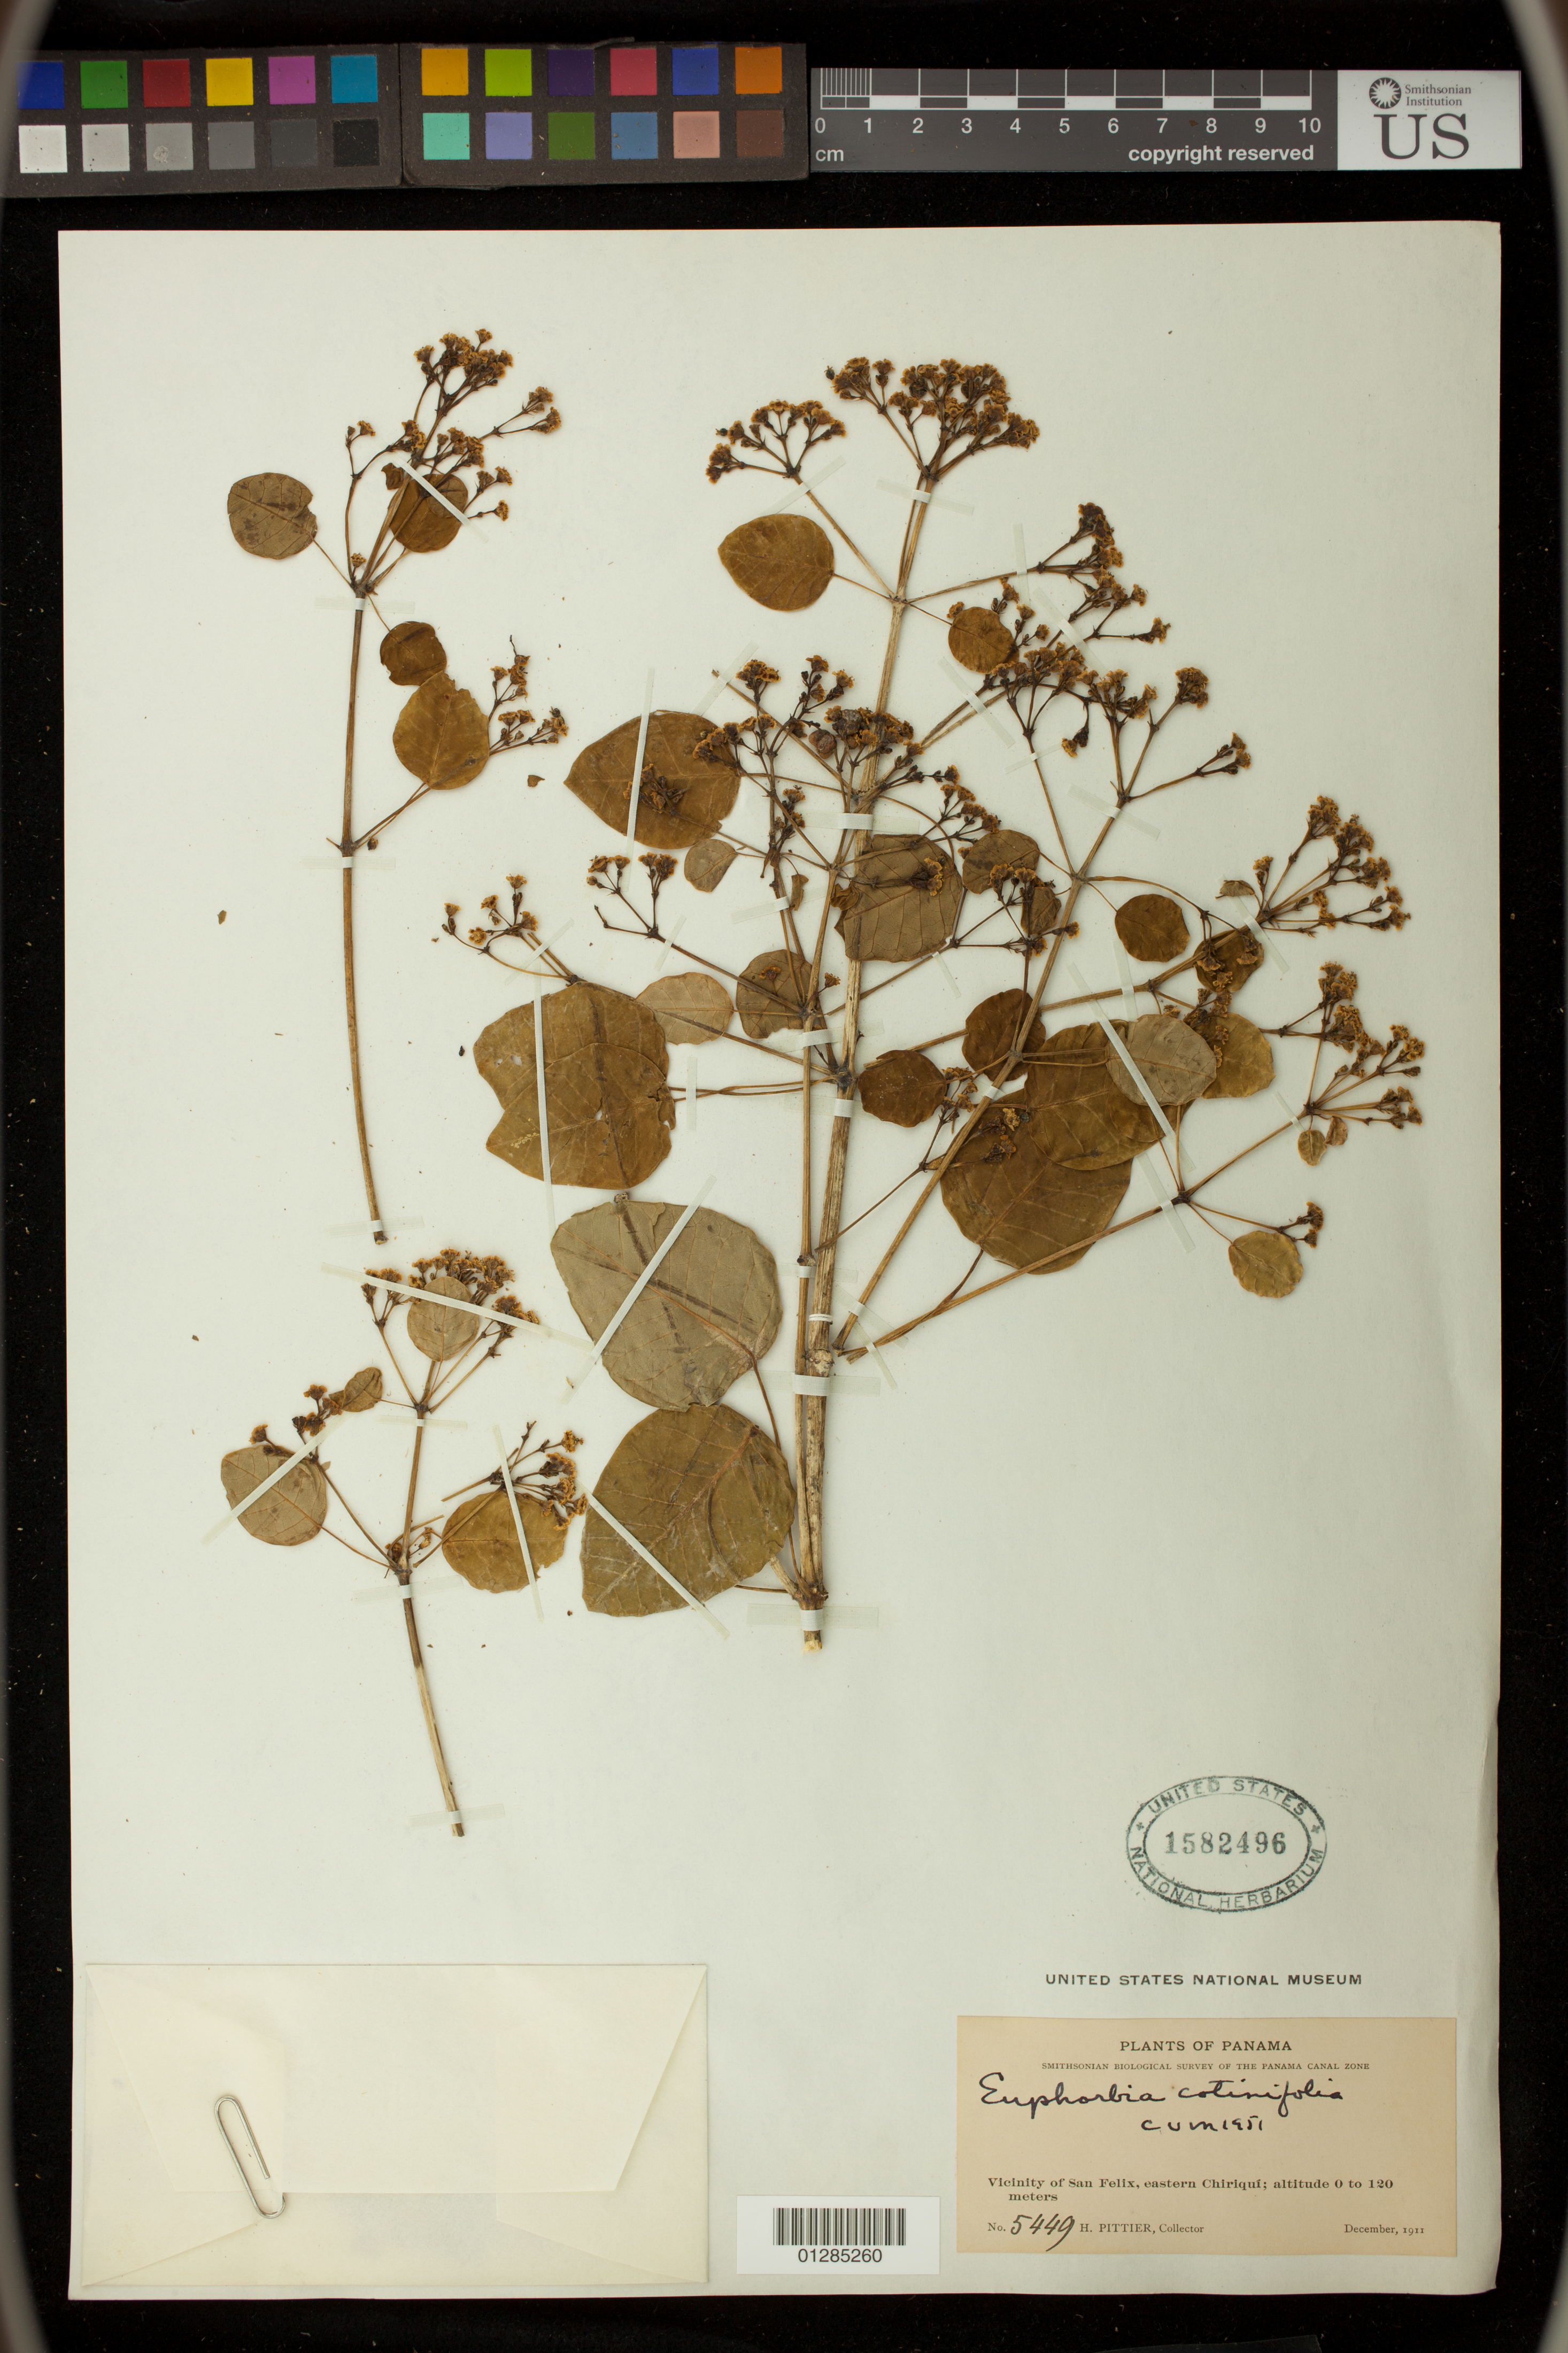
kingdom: Plantae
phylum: Tracheophyta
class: Magnoliopsida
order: Malpighiales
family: Euphorbiaceae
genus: Euphorbia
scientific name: Euphorbia cotinifolia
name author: L.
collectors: H. F. Pittier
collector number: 5449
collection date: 1911-12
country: Panama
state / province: Chiriqui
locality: Vicinity of San Felix, eastern Chiriqui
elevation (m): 0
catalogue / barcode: US 1582496